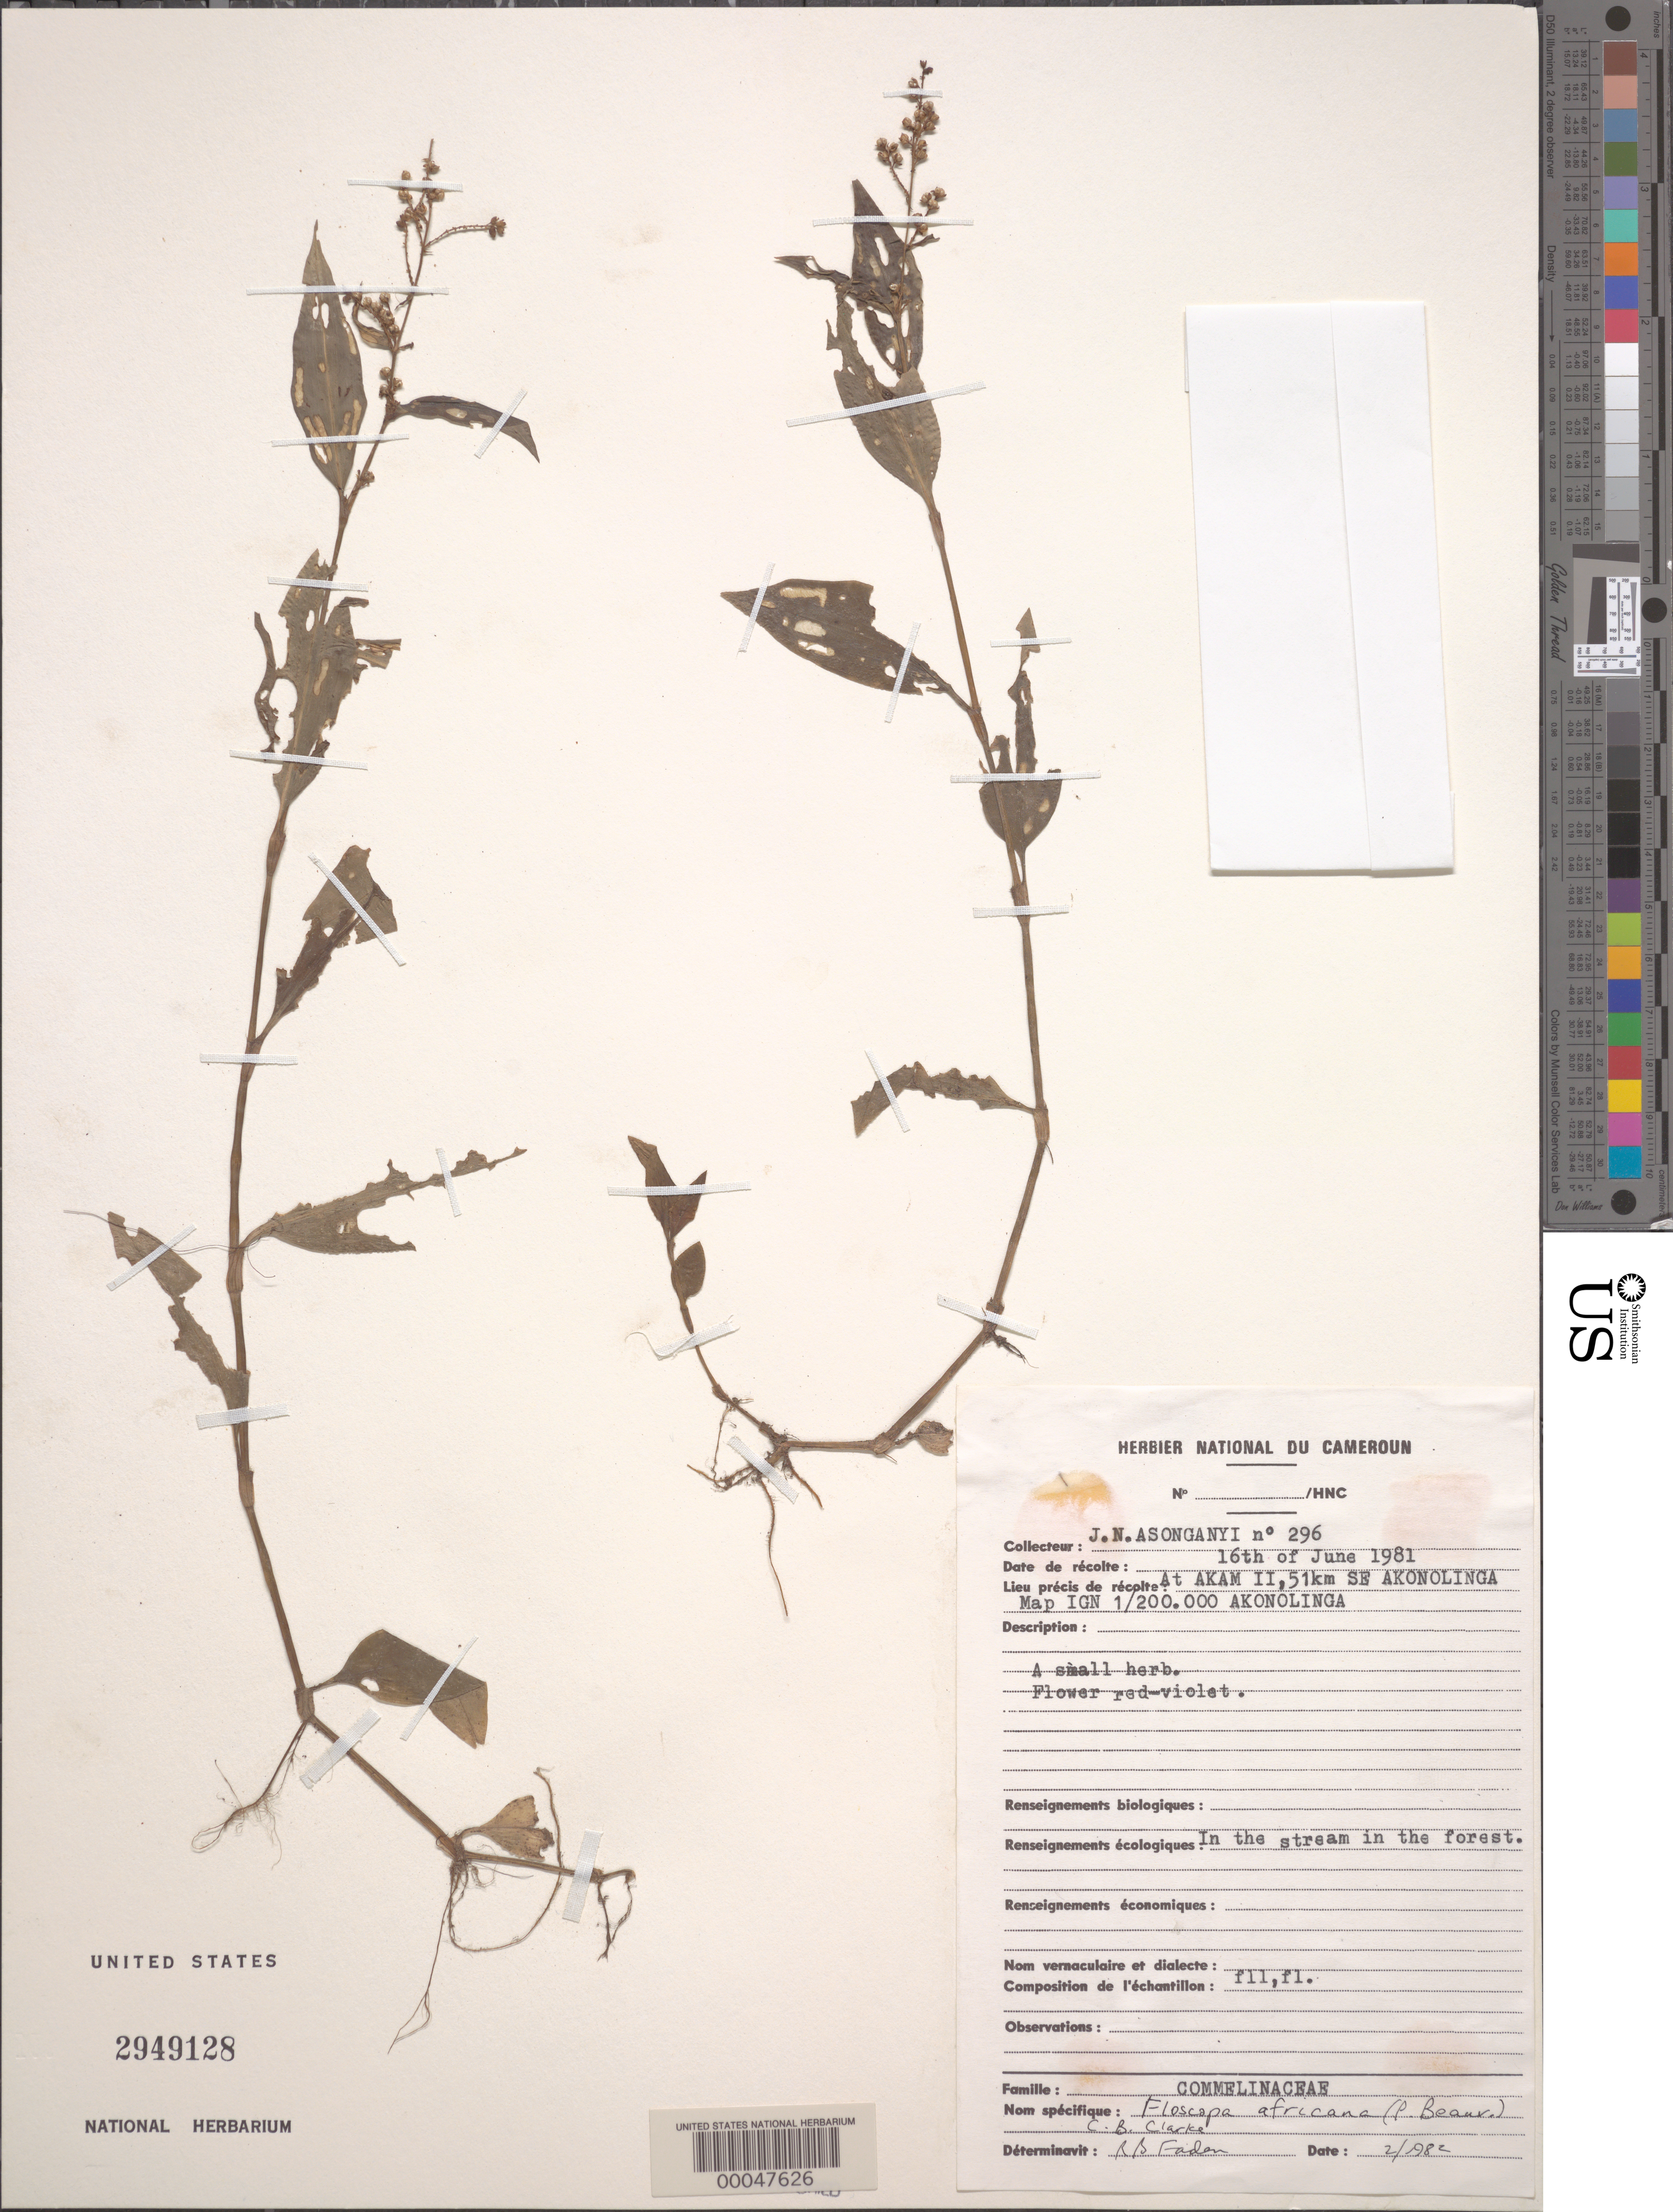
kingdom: Plantae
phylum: Tracheophyta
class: Liliopsida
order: Commelinales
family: Commelinaceae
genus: Floscopa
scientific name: Floscopa africana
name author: (P. Beauv.) C.B. Clarke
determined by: Faden, Robert B., (US), Smithsonian Institution - National Museum of Natural History (UNITED STATES)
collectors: J. Asonganyi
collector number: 296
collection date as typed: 16 Jun 1981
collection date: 1981-06-16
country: Cameroon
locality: Akam ii, se of akonolinga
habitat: In stream, forest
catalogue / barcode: US 2949128